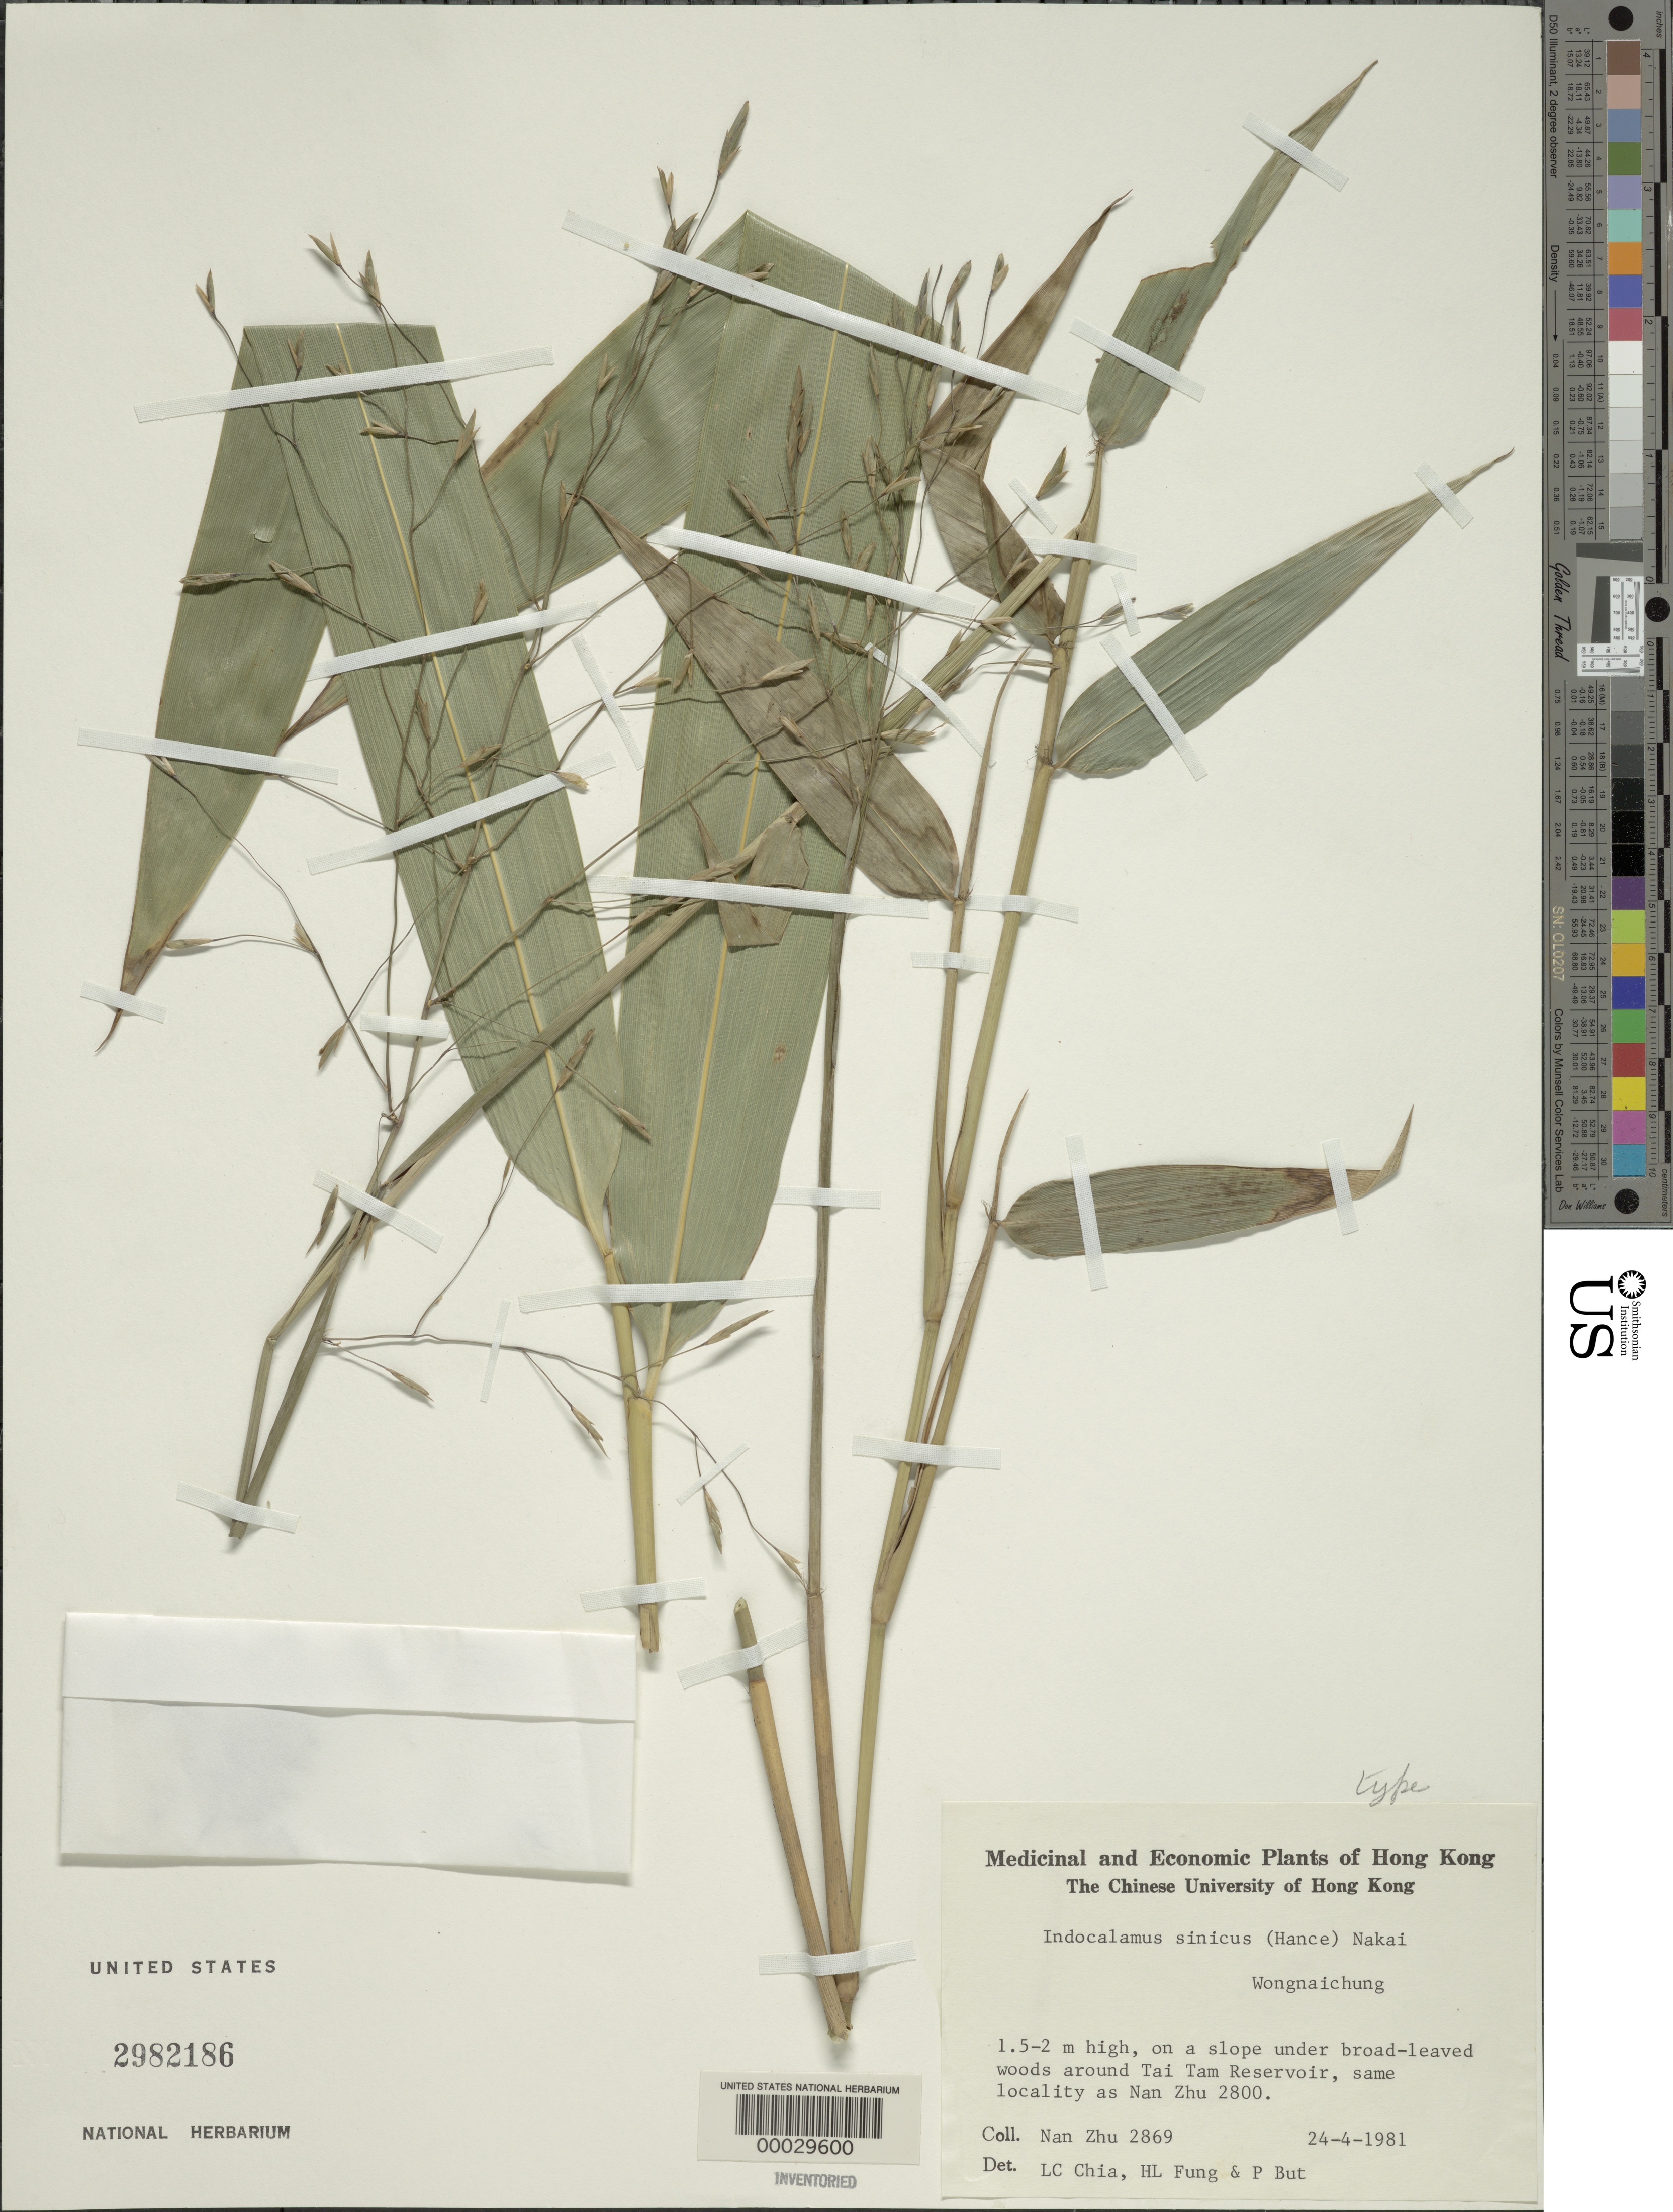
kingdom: Plantae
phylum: Tracheophyta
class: Liliopsida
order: Poales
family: Poaceae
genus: Indocalamus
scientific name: Indocalamus sinicus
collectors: N. Zhu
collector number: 2869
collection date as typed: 24 Apr 1981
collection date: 1981-04-24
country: China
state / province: Hong Kong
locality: Tai tam reservoir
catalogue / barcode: US 2982186